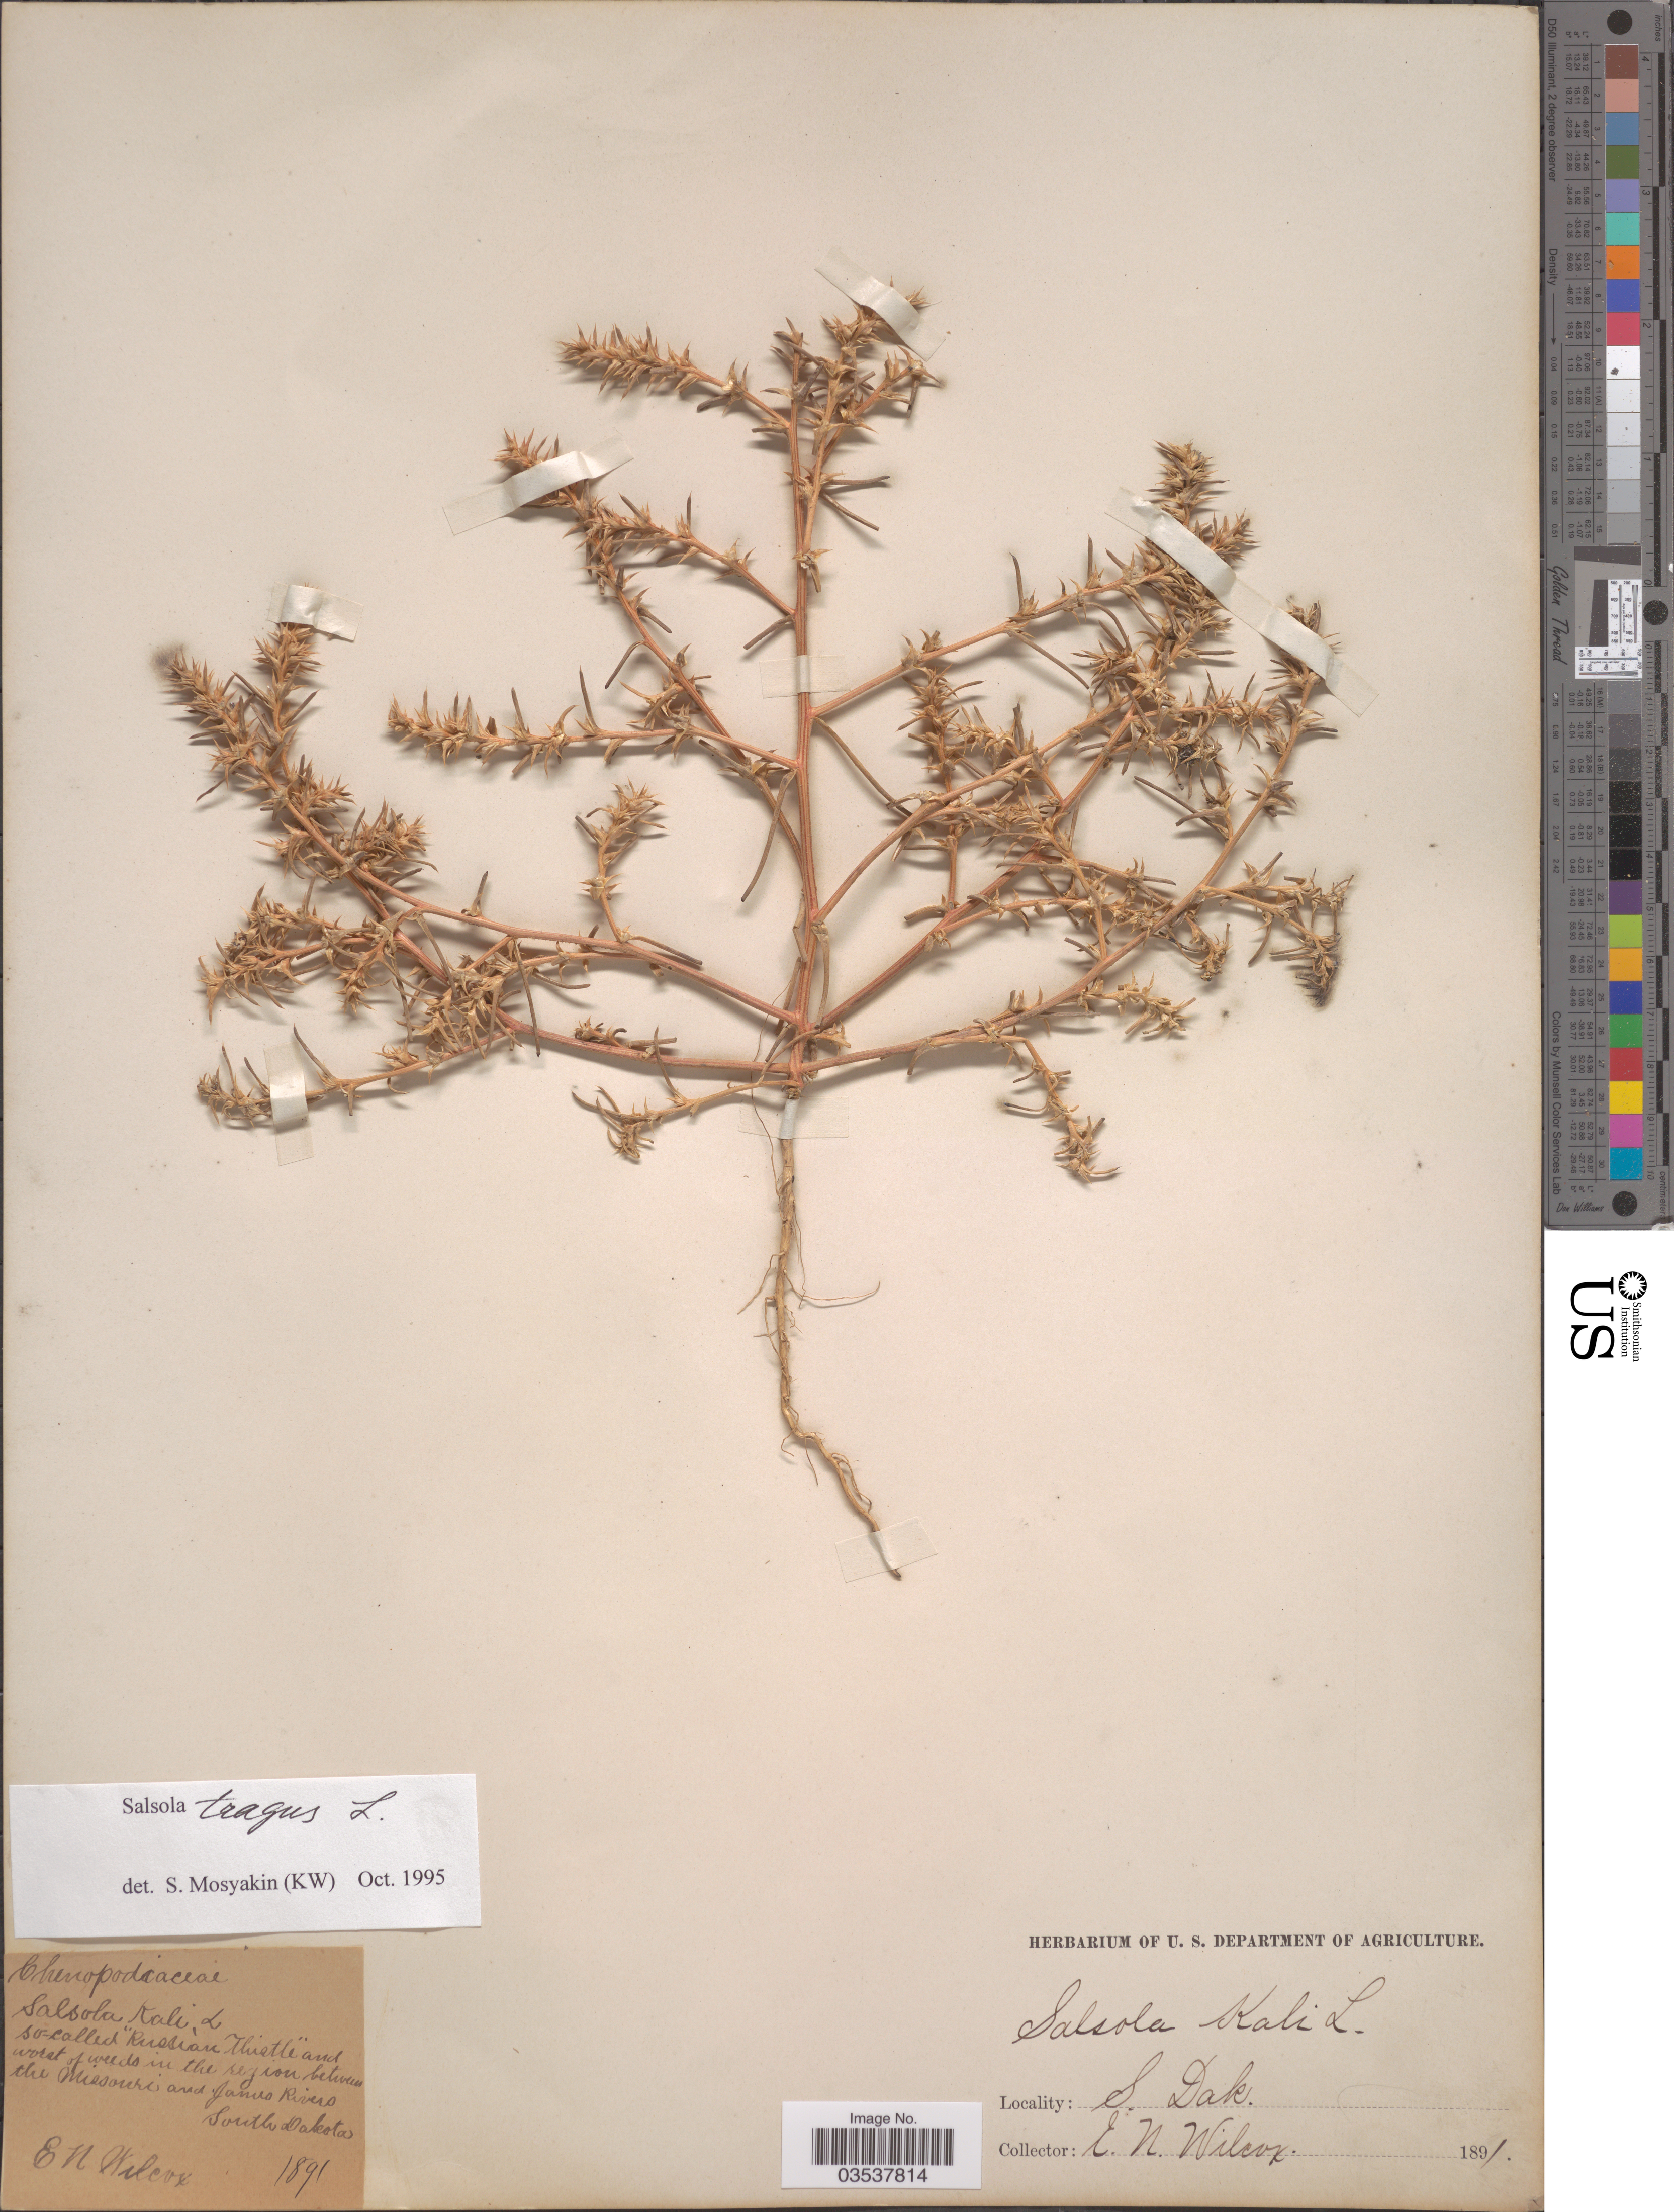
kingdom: Plantae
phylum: Tracheophyta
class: Magnoliopsida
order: Caryophyllales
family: Amaranthaceae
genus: Salsola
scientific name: Salsola pestifer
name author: A. Nelson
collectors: E. Wilcox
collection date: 1891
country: United States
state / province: South Dakota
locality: Between the Missouri and James Rivers.